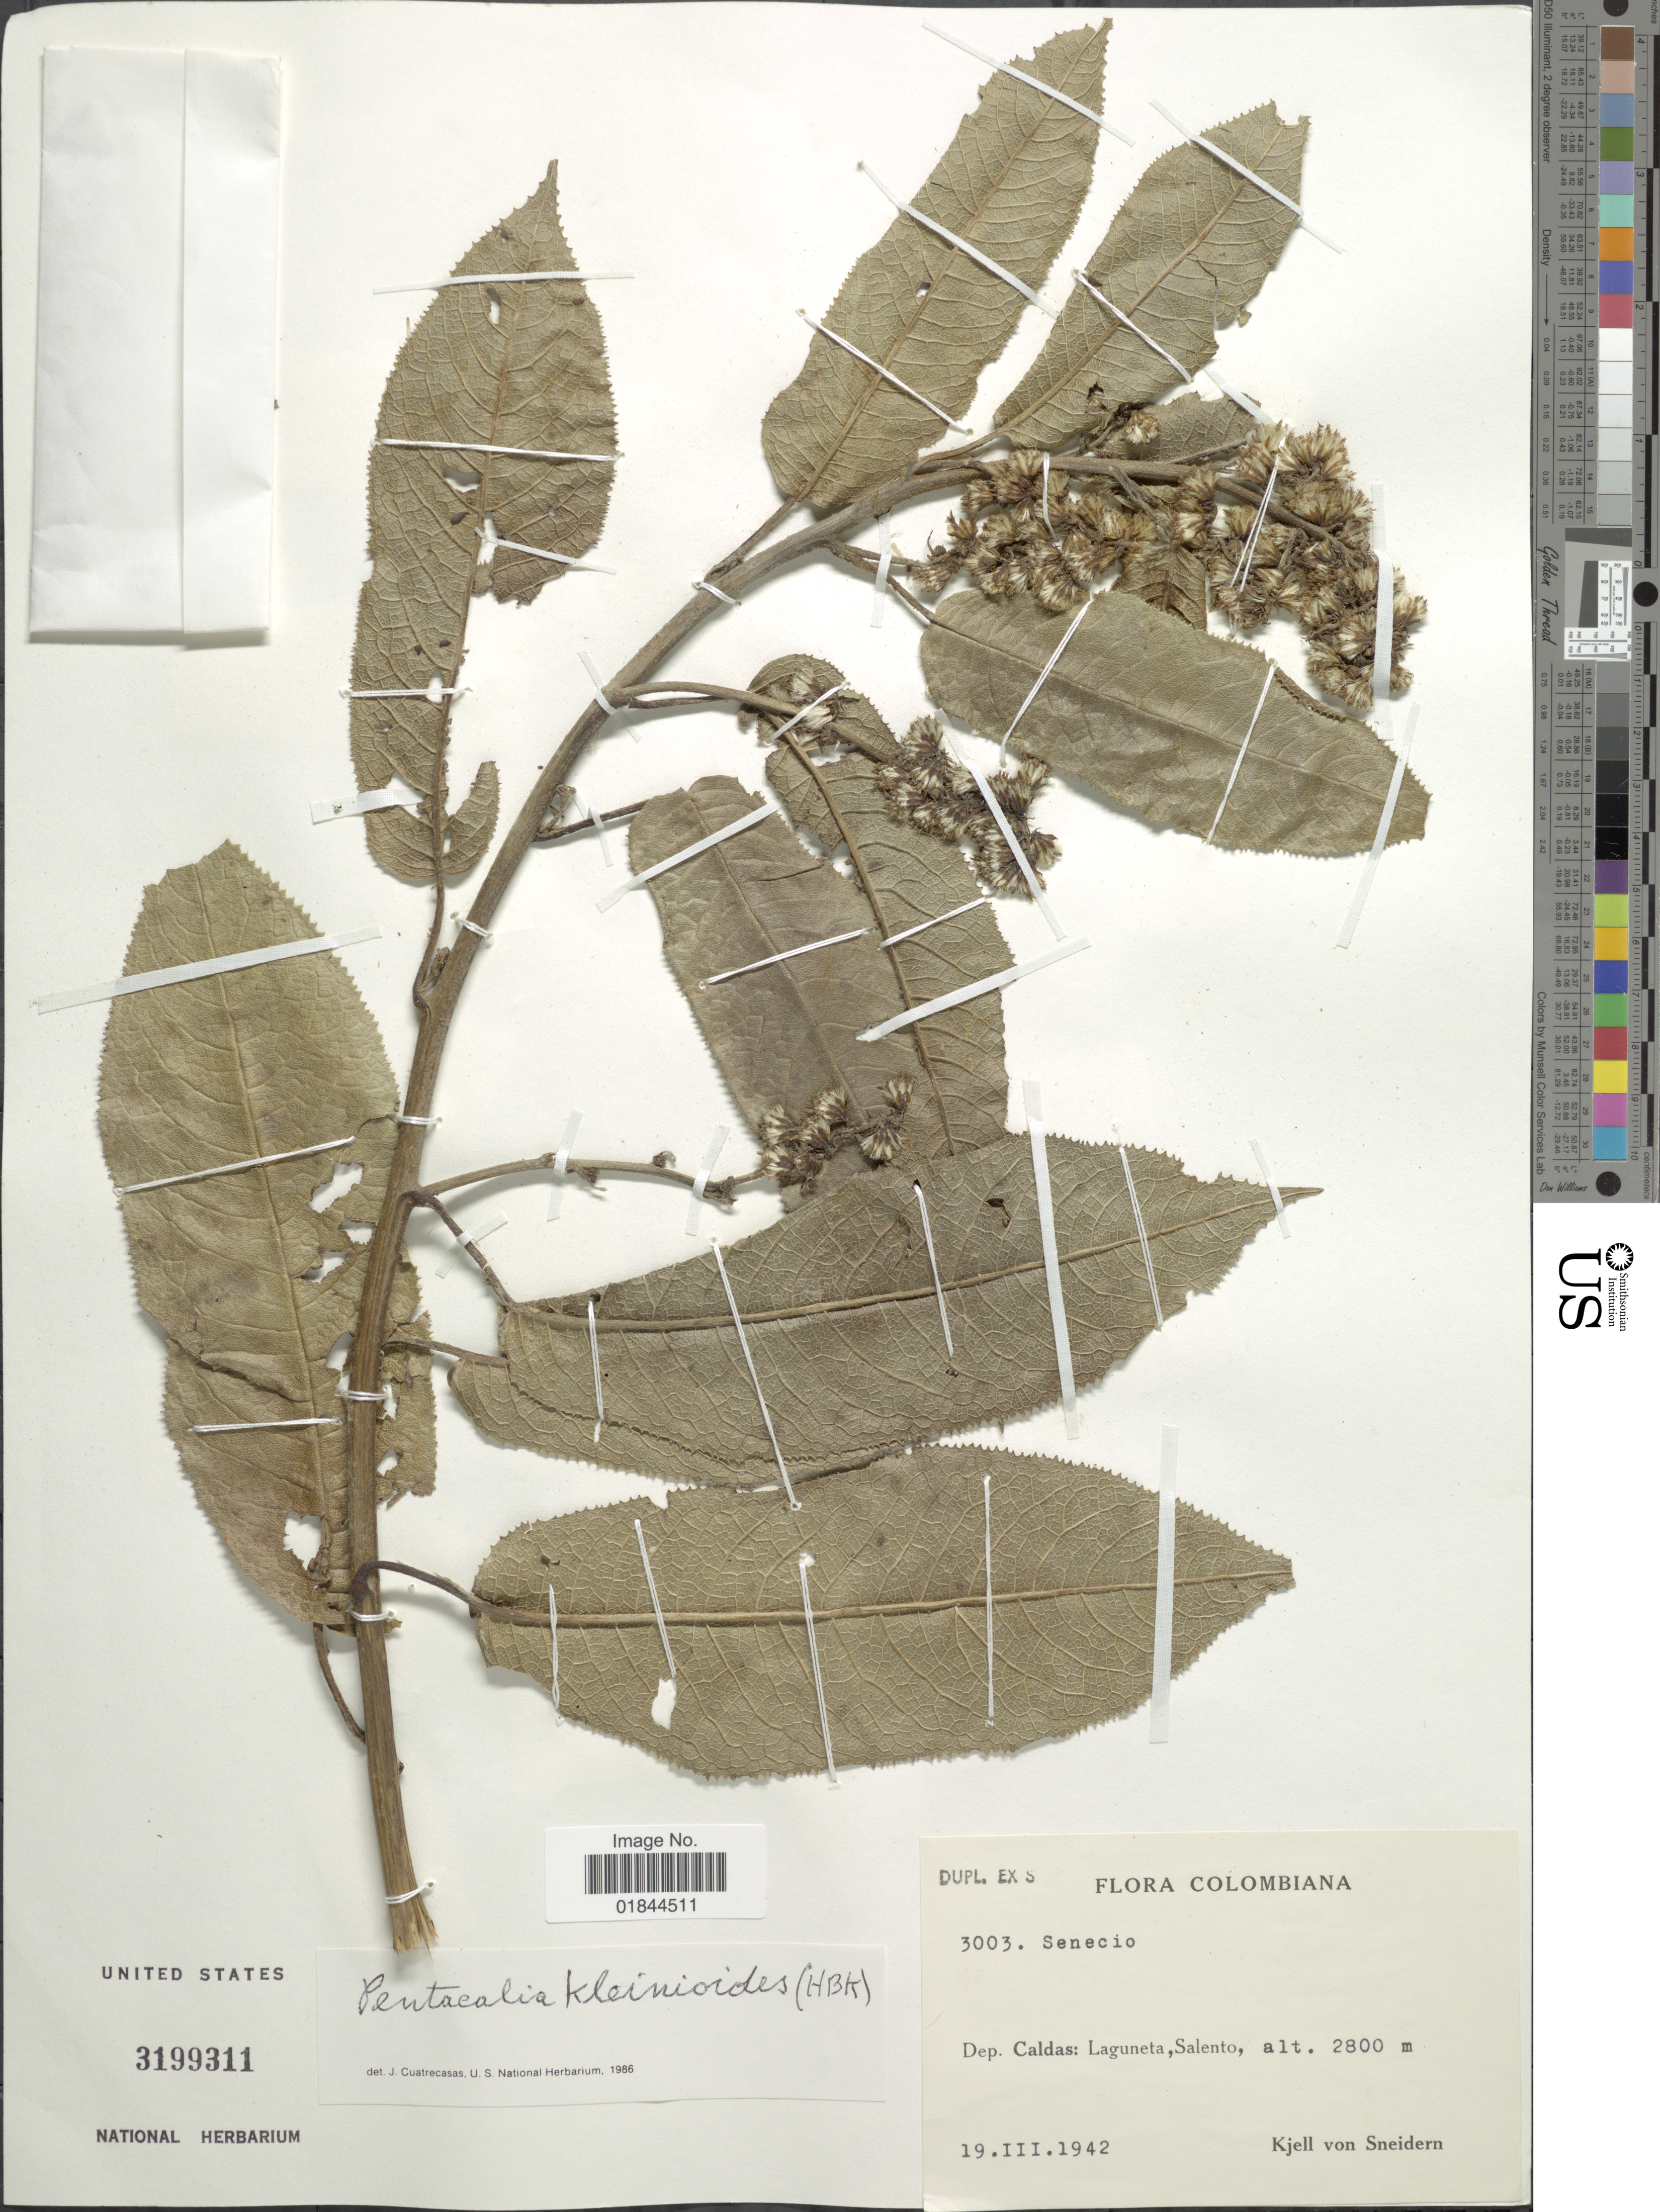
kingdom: Plantae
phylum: Tracheophyta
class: Magnoliopsida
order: Asterales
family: Asteraceae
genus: Pentacalia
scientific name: Pentacalia kleinioides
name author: (Kunth) Cuatrec.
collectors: K. von Sneidern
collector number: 3003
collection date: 1942-03-19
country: Colombia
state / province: Caldas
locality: Dep. Caldas: Laguneta, Salento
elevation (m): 2800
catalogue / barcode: US 3199311